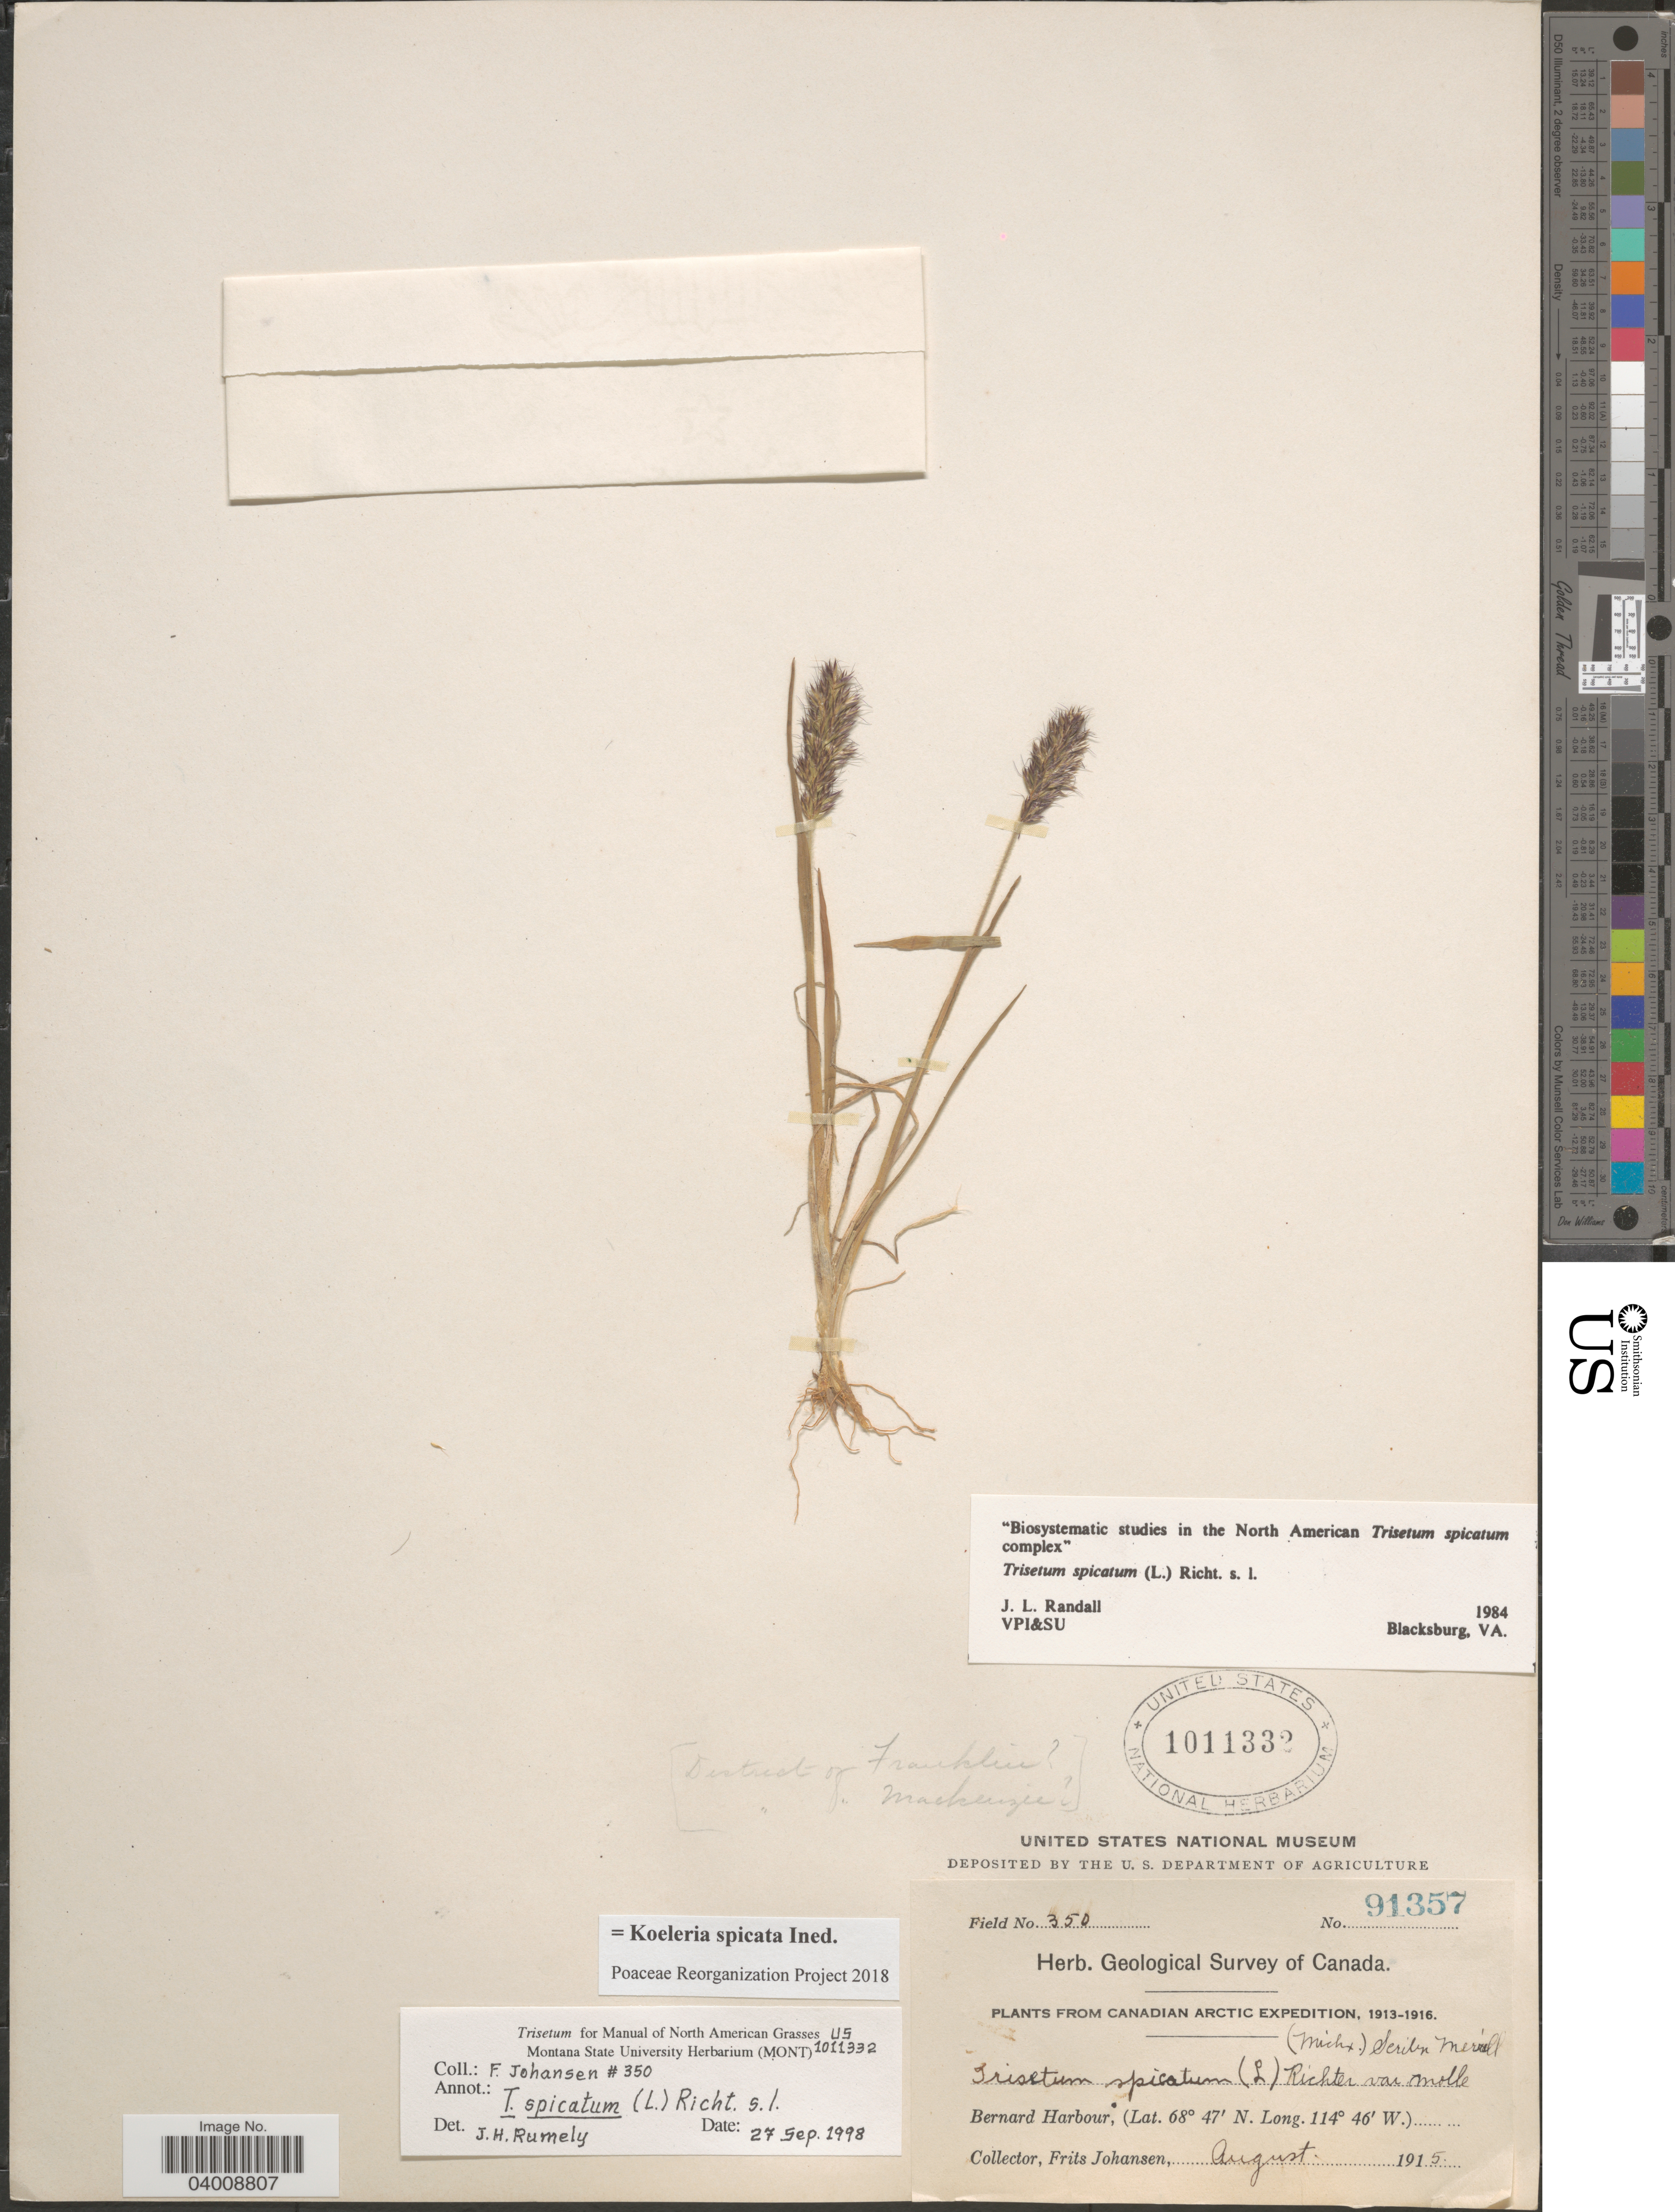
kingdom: Plantae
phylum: Tracheophyta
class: Liliopsida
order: Poales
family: Poaceae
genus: Koeleria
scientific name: Koeleria spicata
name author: (L.) Barberá et al.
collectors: F. Johansen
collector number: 350/91357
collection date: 1915-08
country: Canada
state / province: Nunavut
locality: [District of Franklin, District of Mackenzie [unsure placement]]. Bernard Harbour.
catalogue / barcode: US 1011332